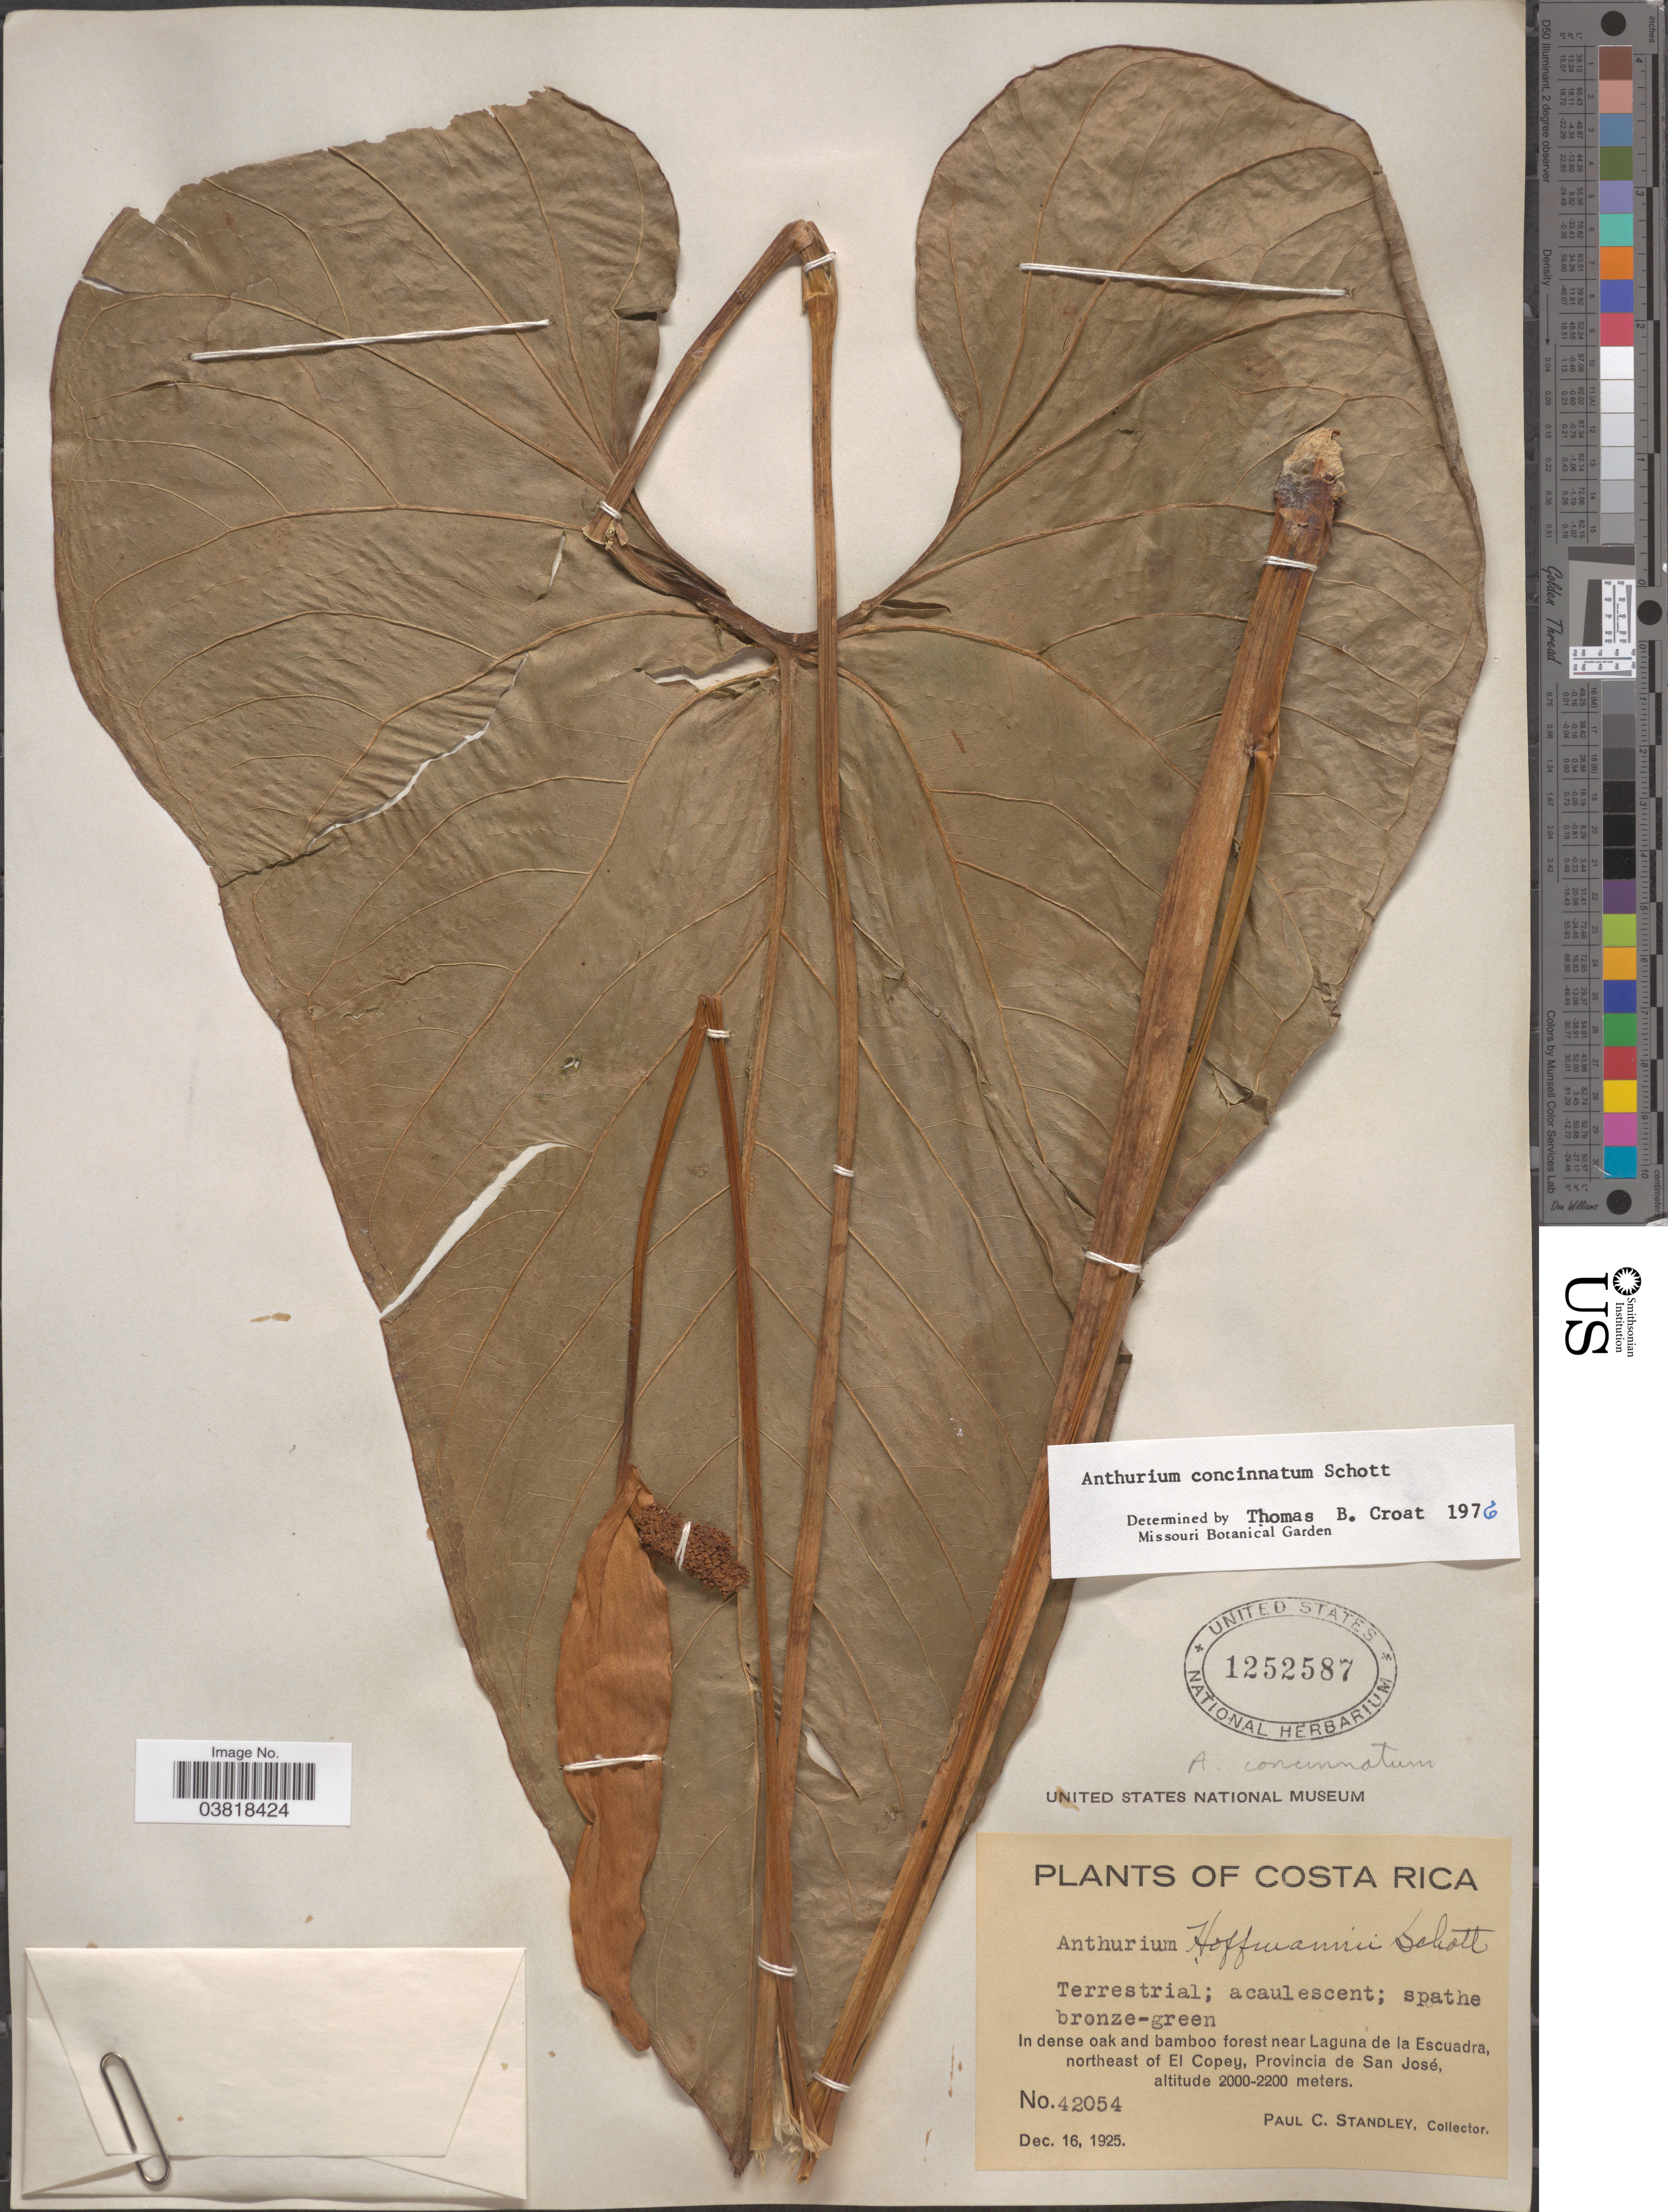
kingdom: Plantae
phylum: Tracheophyta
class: Liliopsida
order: Alismatales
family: Araceae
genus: Anthurium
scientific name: Anthurium concinnatum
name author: Schott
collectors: P. C. Standley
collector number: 42054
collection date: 1925-12-16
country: Costa Rica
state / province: San José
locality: In dense oak and bamboo forest near Laguna de la Escuadra, northeast of El Copey.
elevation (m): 2000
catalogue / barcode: US 1252587